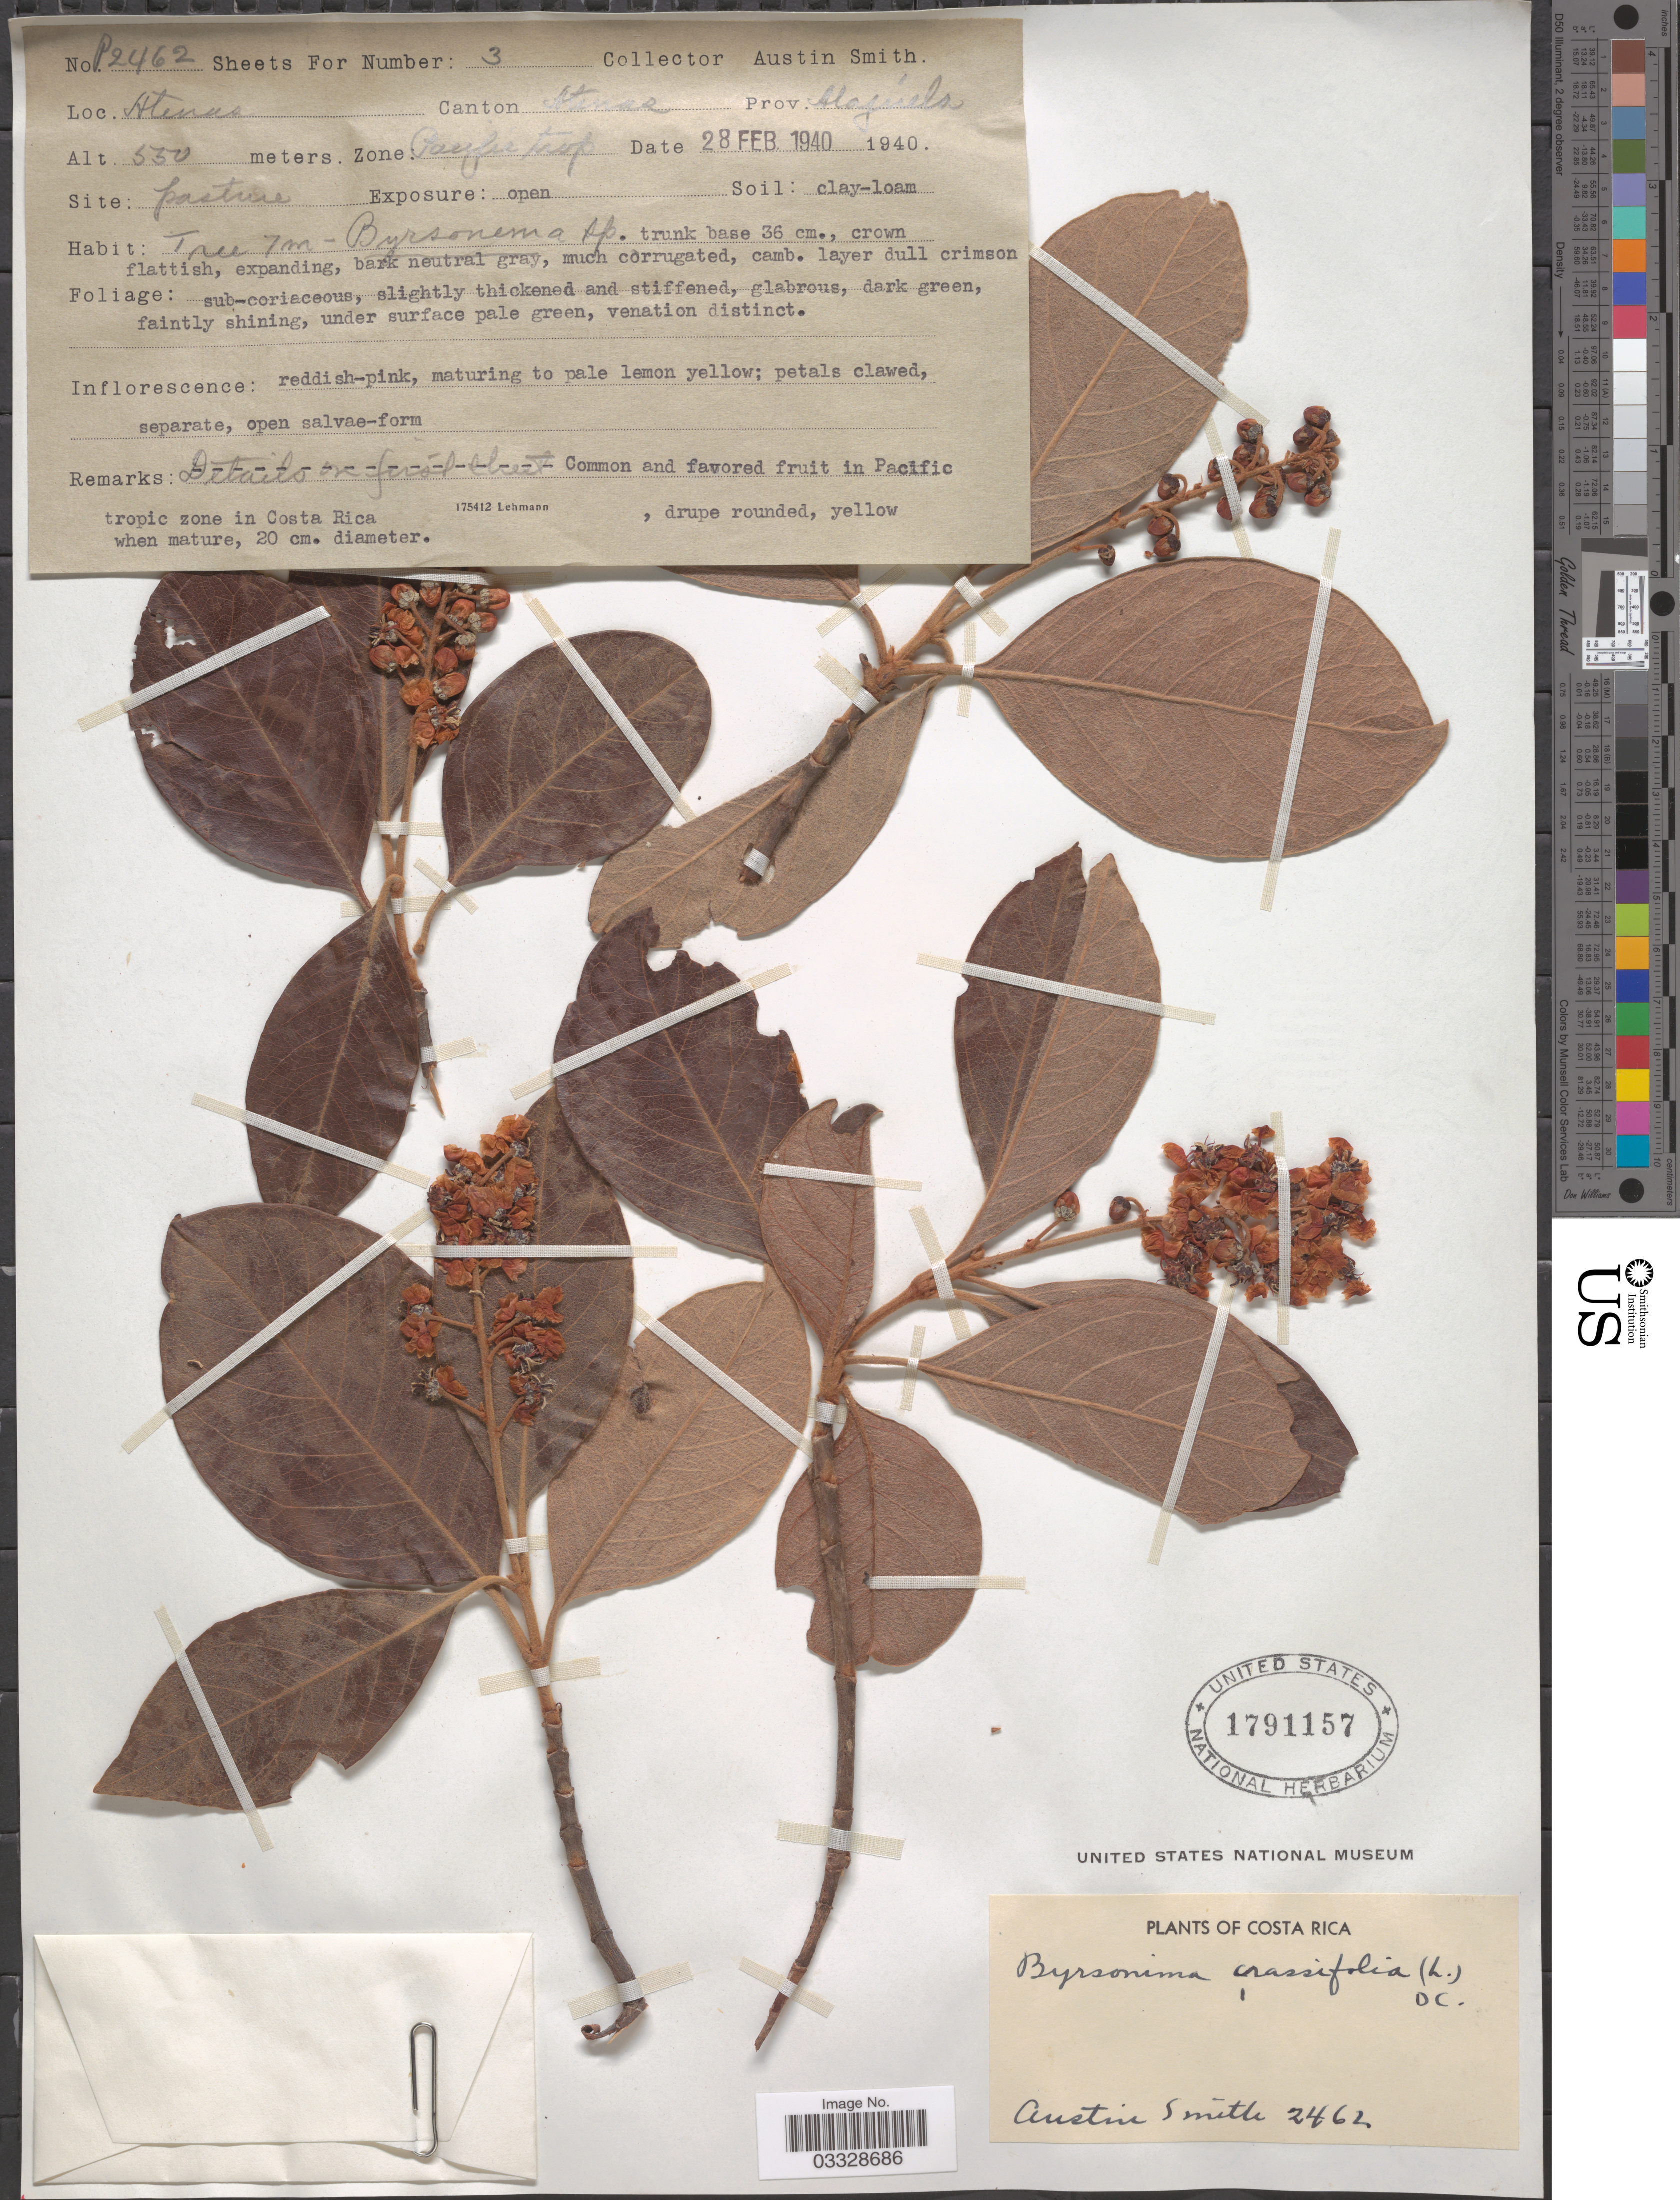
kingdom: Plantae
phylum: Tracheophyta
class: Magnoliopsida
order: Malpighiales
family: Malpighiaceae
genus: Byrsonima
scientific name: Byrsonima crassifolia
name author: (L.) Kunth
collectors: Aust P. Smith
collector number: P2462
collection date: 1940-02-28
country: Costa Rica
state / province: Alajuela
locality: Atenas. Canton Atenas.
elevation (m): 550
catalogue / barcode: US 1791157